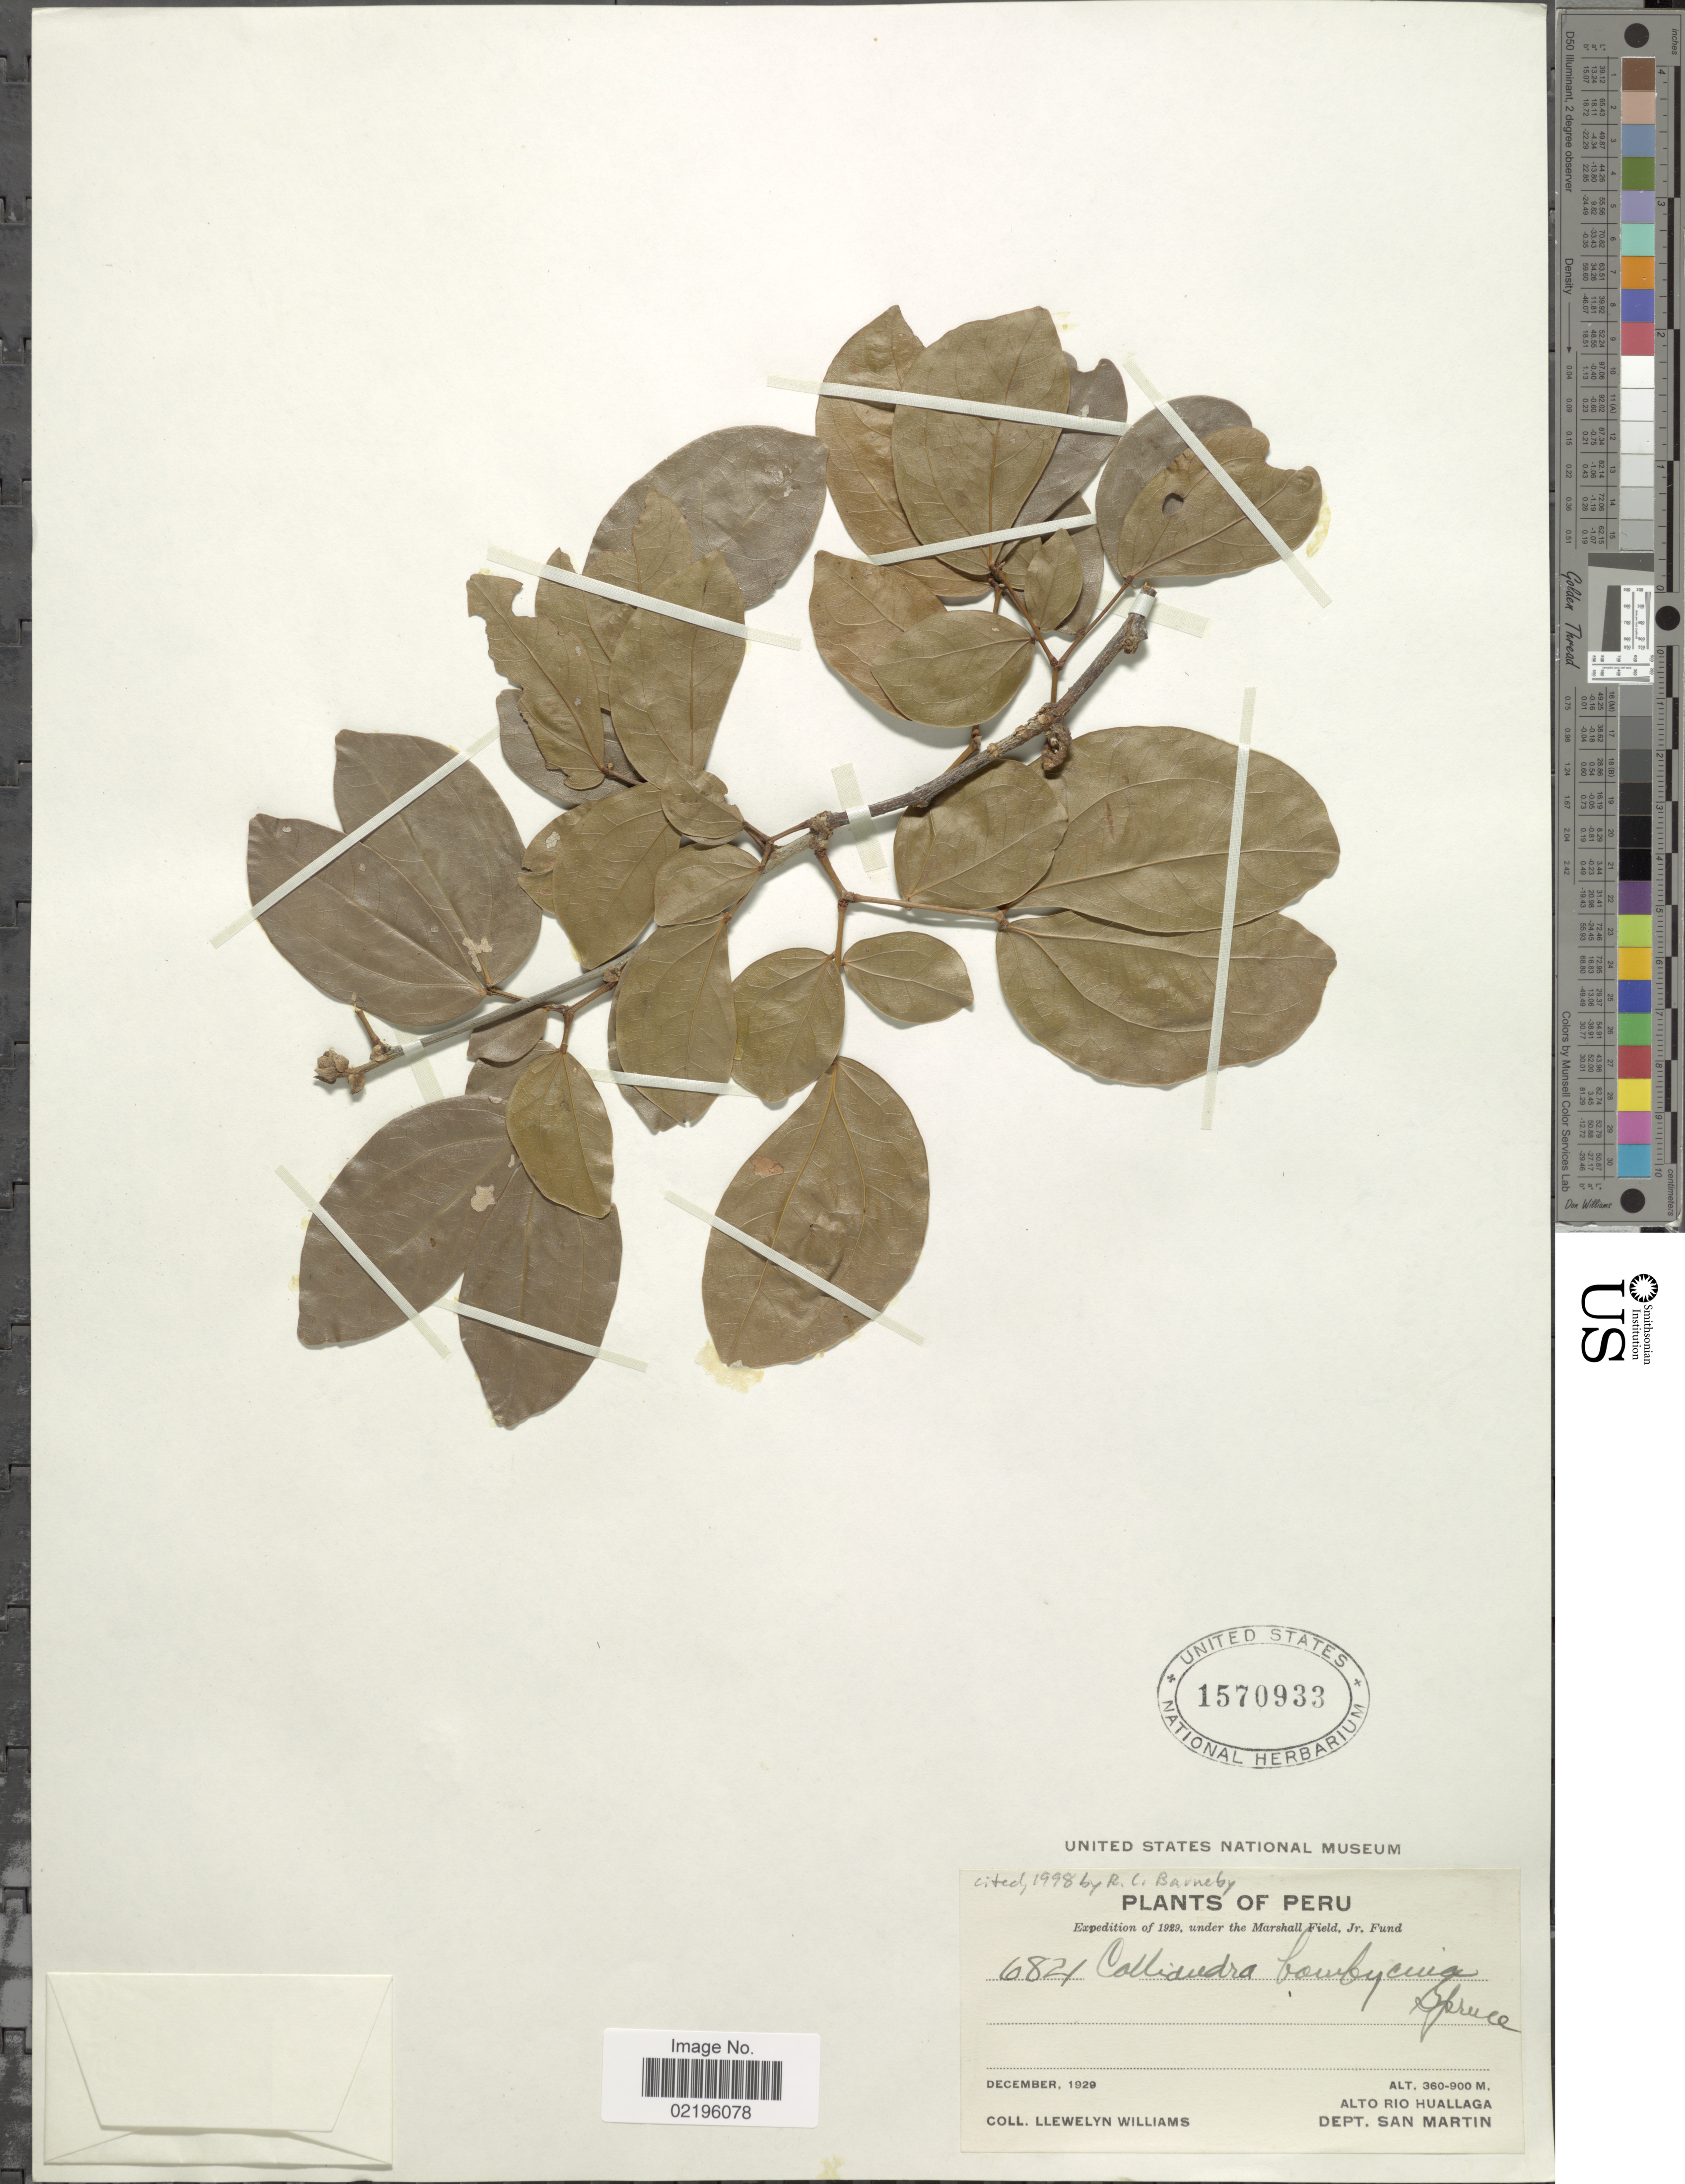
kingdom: Plantae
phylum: Tracheophyta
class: Magnoliopsida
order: Fabales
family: Fabaceae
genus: Calliandra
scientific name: Calliandra bombycina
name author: Benth. ex Spruce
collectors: Ll. Williams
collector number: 6821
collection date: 1929-12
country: Peru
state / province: San Martín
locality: Alto Rio Huallaga, Dept. San Martin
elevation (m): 360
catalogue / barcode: US 1570933